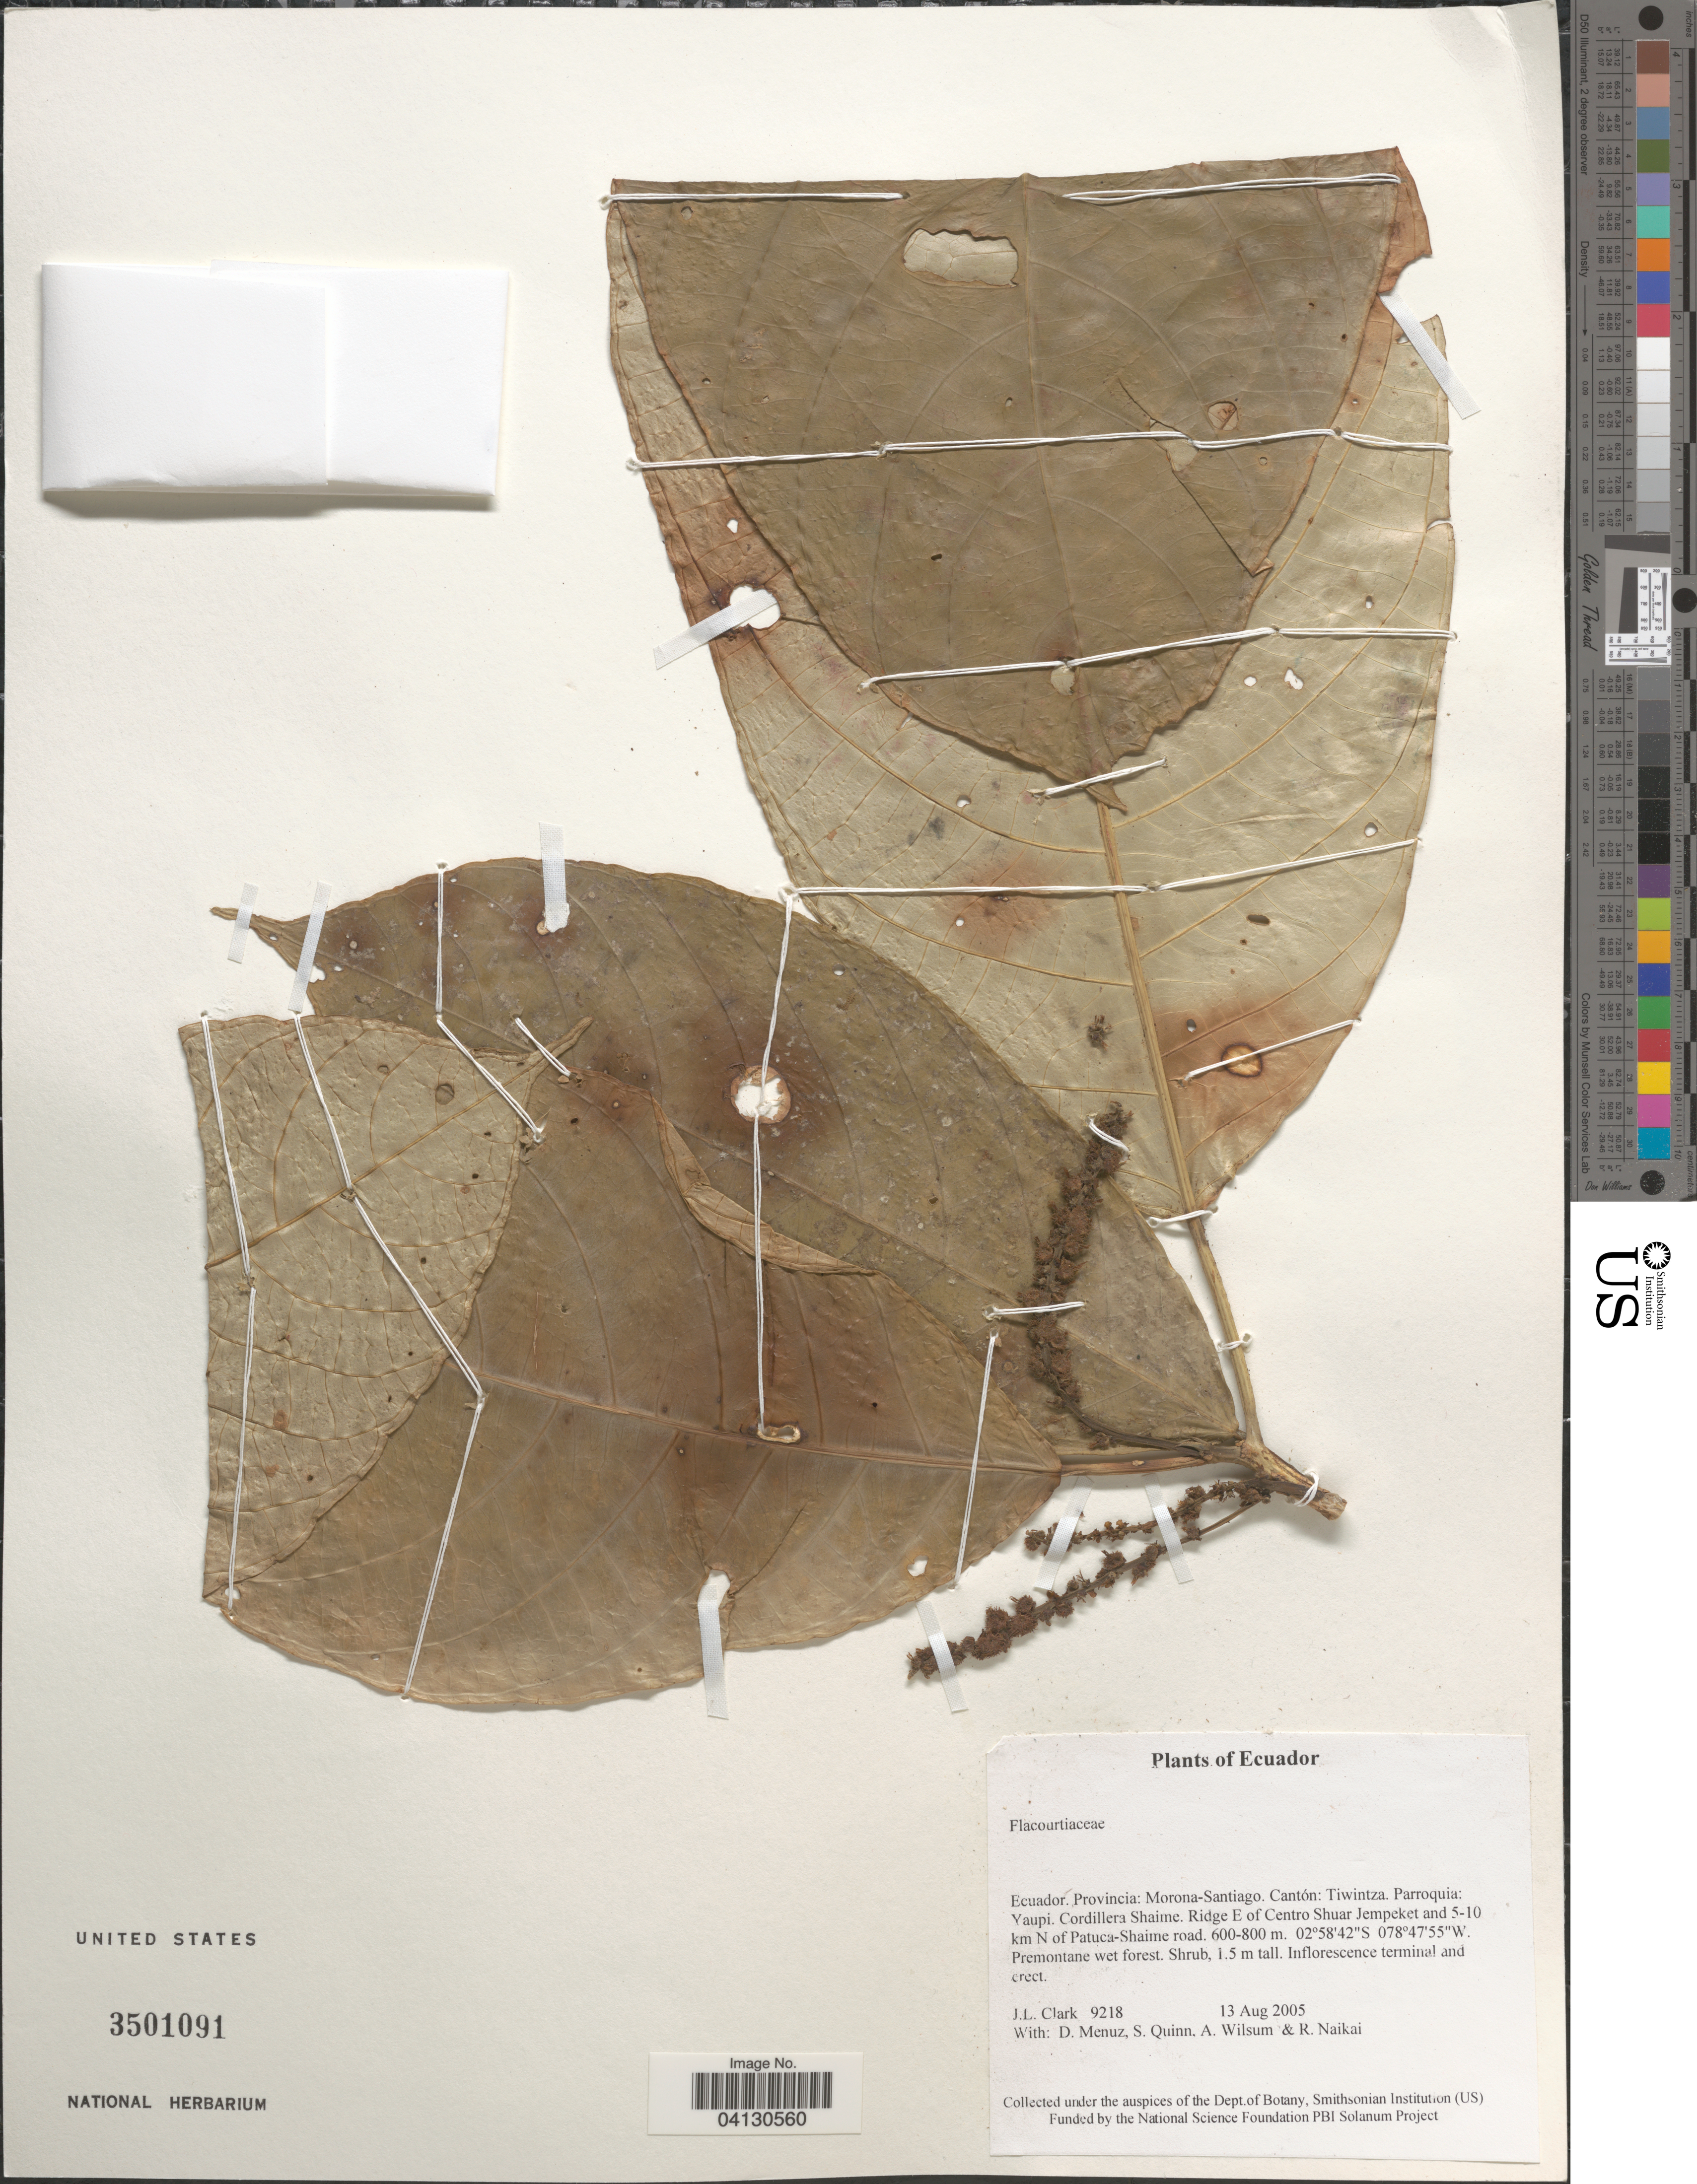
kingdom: Plantae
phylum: Tracheophyta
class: Magnoliopsida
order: Malpighiales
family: Euphorbiaceae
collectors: J. L. Clark, D. Menuz, S. Quinn, A. Wilsum & R. Naikai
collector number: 9218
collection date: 2005-08-13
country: Ecuador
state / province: Morona-Santiago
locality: Cantón: Tiwintza. Parroquia: Yaupi. Cordillera Shaime. Ridge E of Centro Shuar Jempeket and 5-10 km N of Patuca-Shaime road.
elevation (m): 600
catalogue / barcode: US 3501091